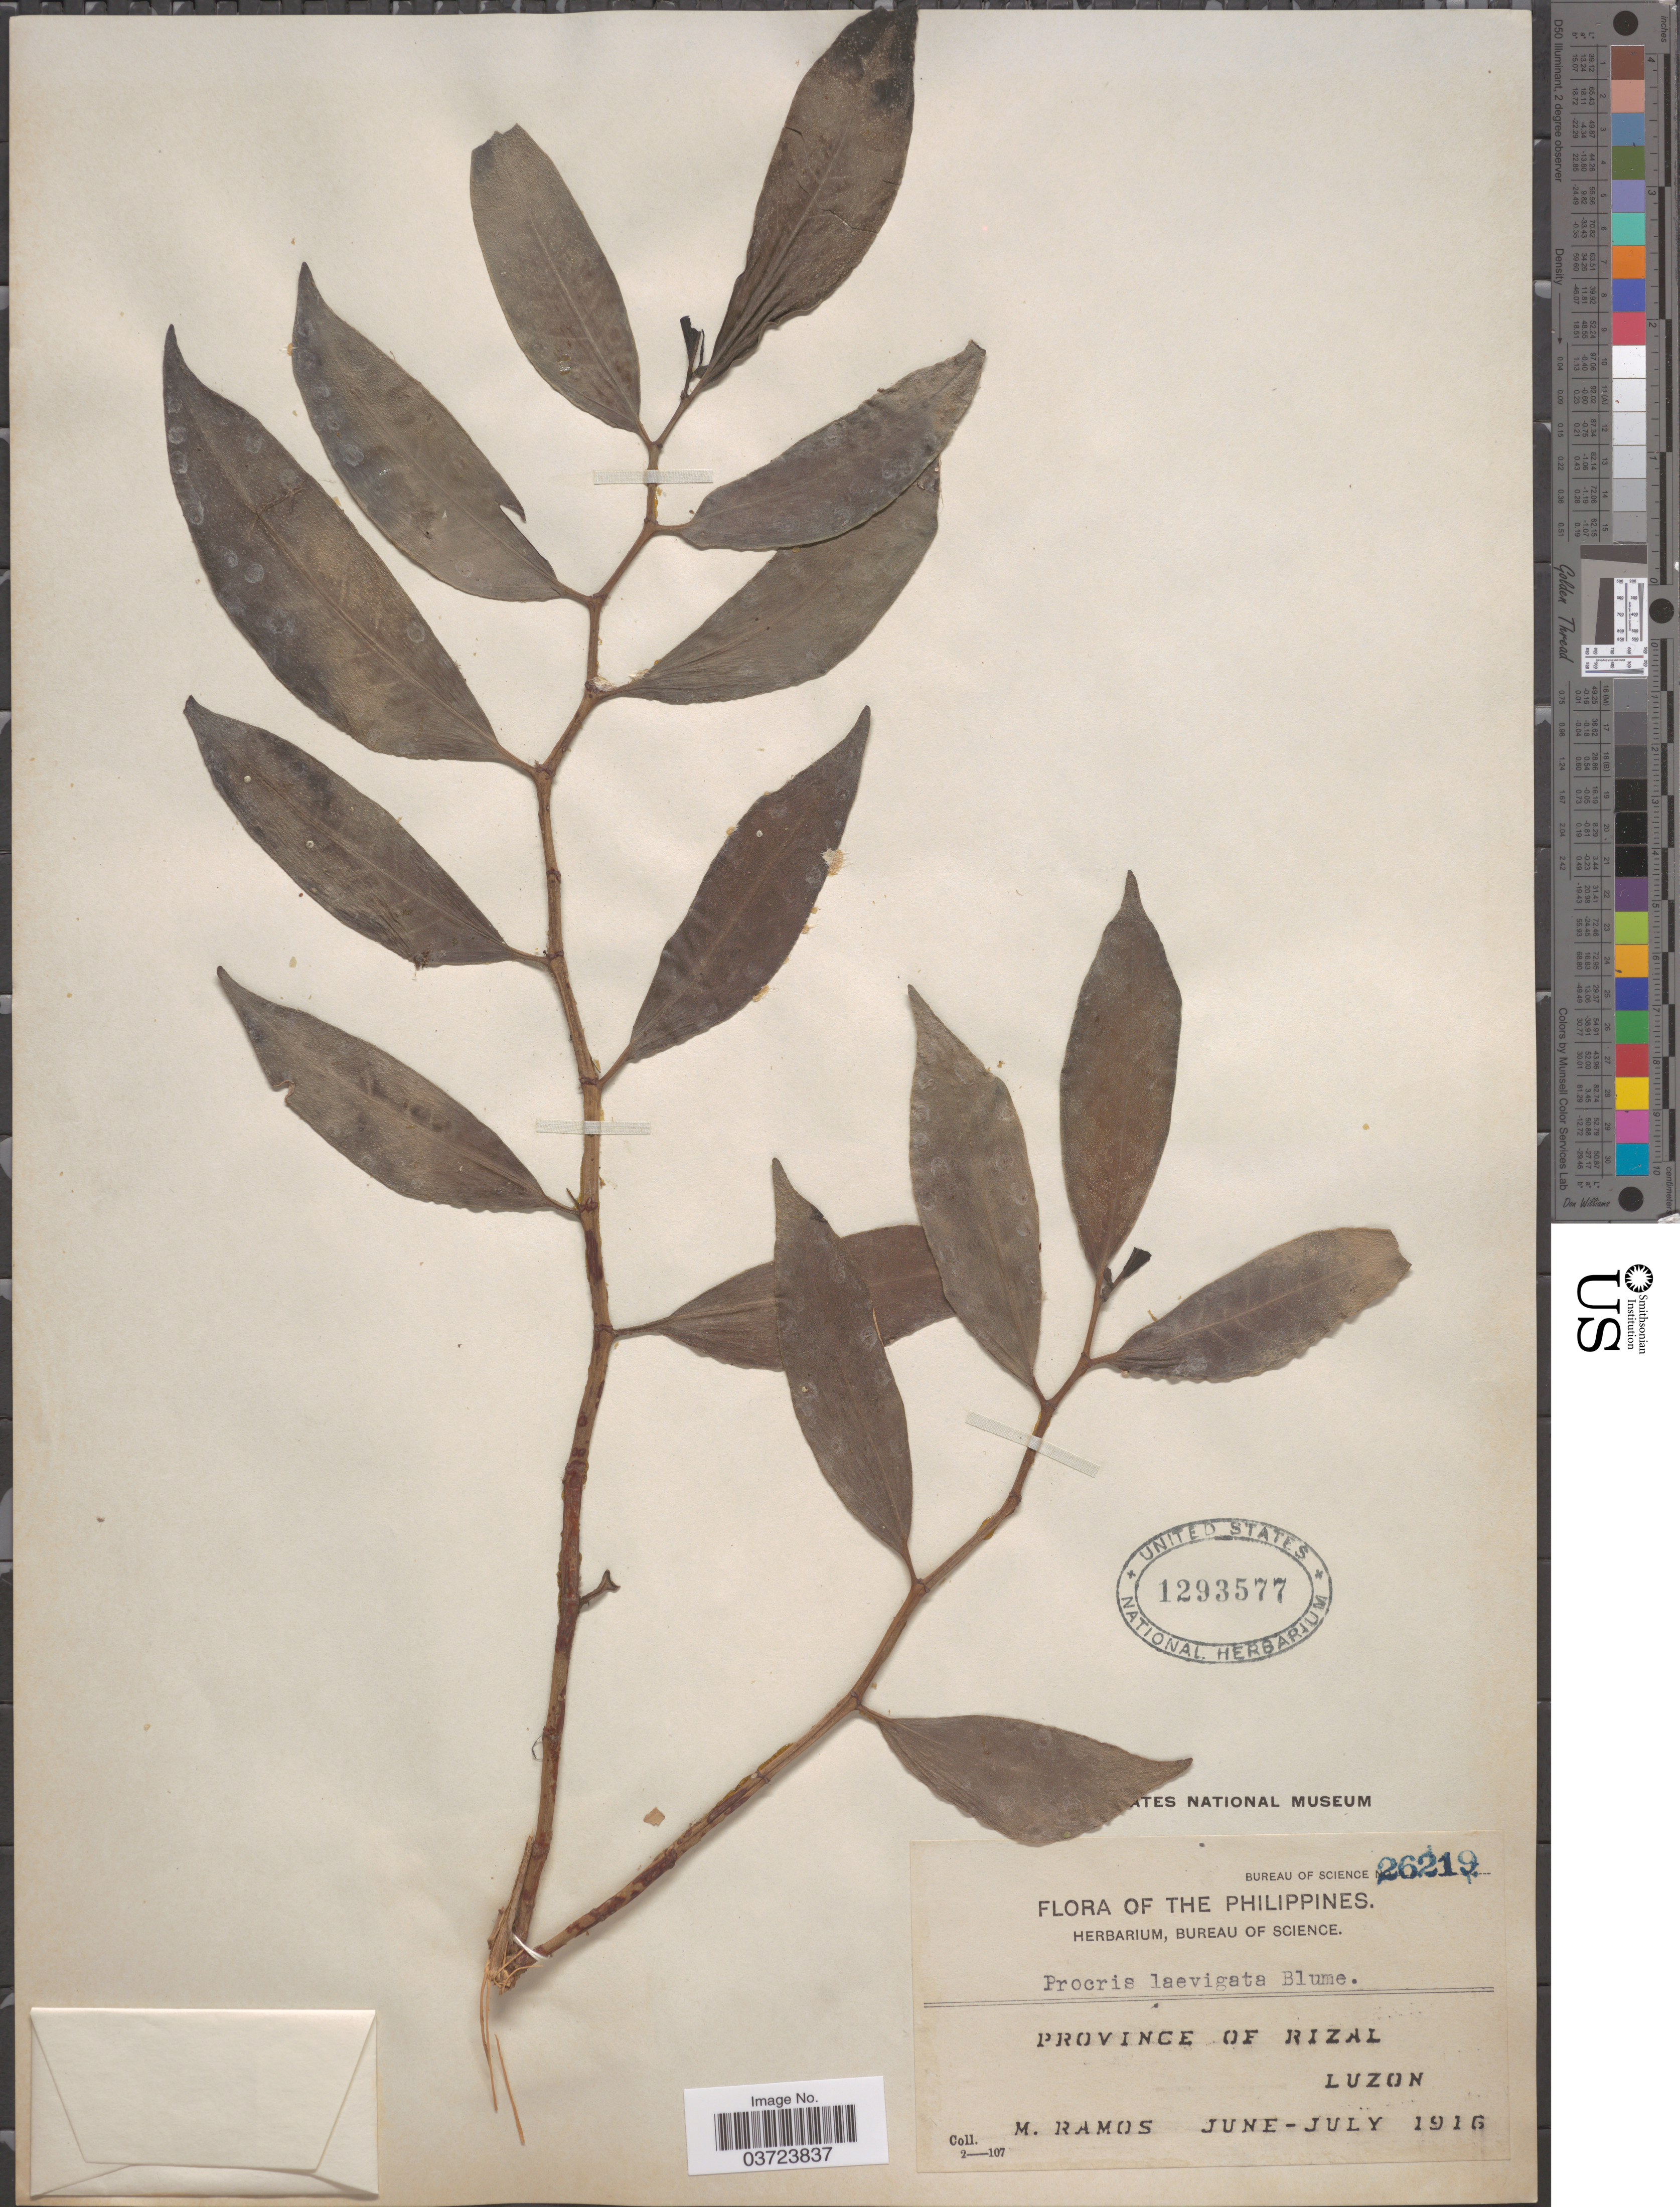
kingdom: Plantae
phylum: Tracheophyta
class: Magnoliopsida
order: Rosales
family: Urticaceae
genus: Procris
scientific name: Procris laevigata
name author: Blume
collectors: M. Ramos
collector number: Bureau of Science 26219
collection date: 1916-06/1916-07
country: Philippines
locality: Province of Rizal, Luzon.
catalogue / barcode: US 1293577